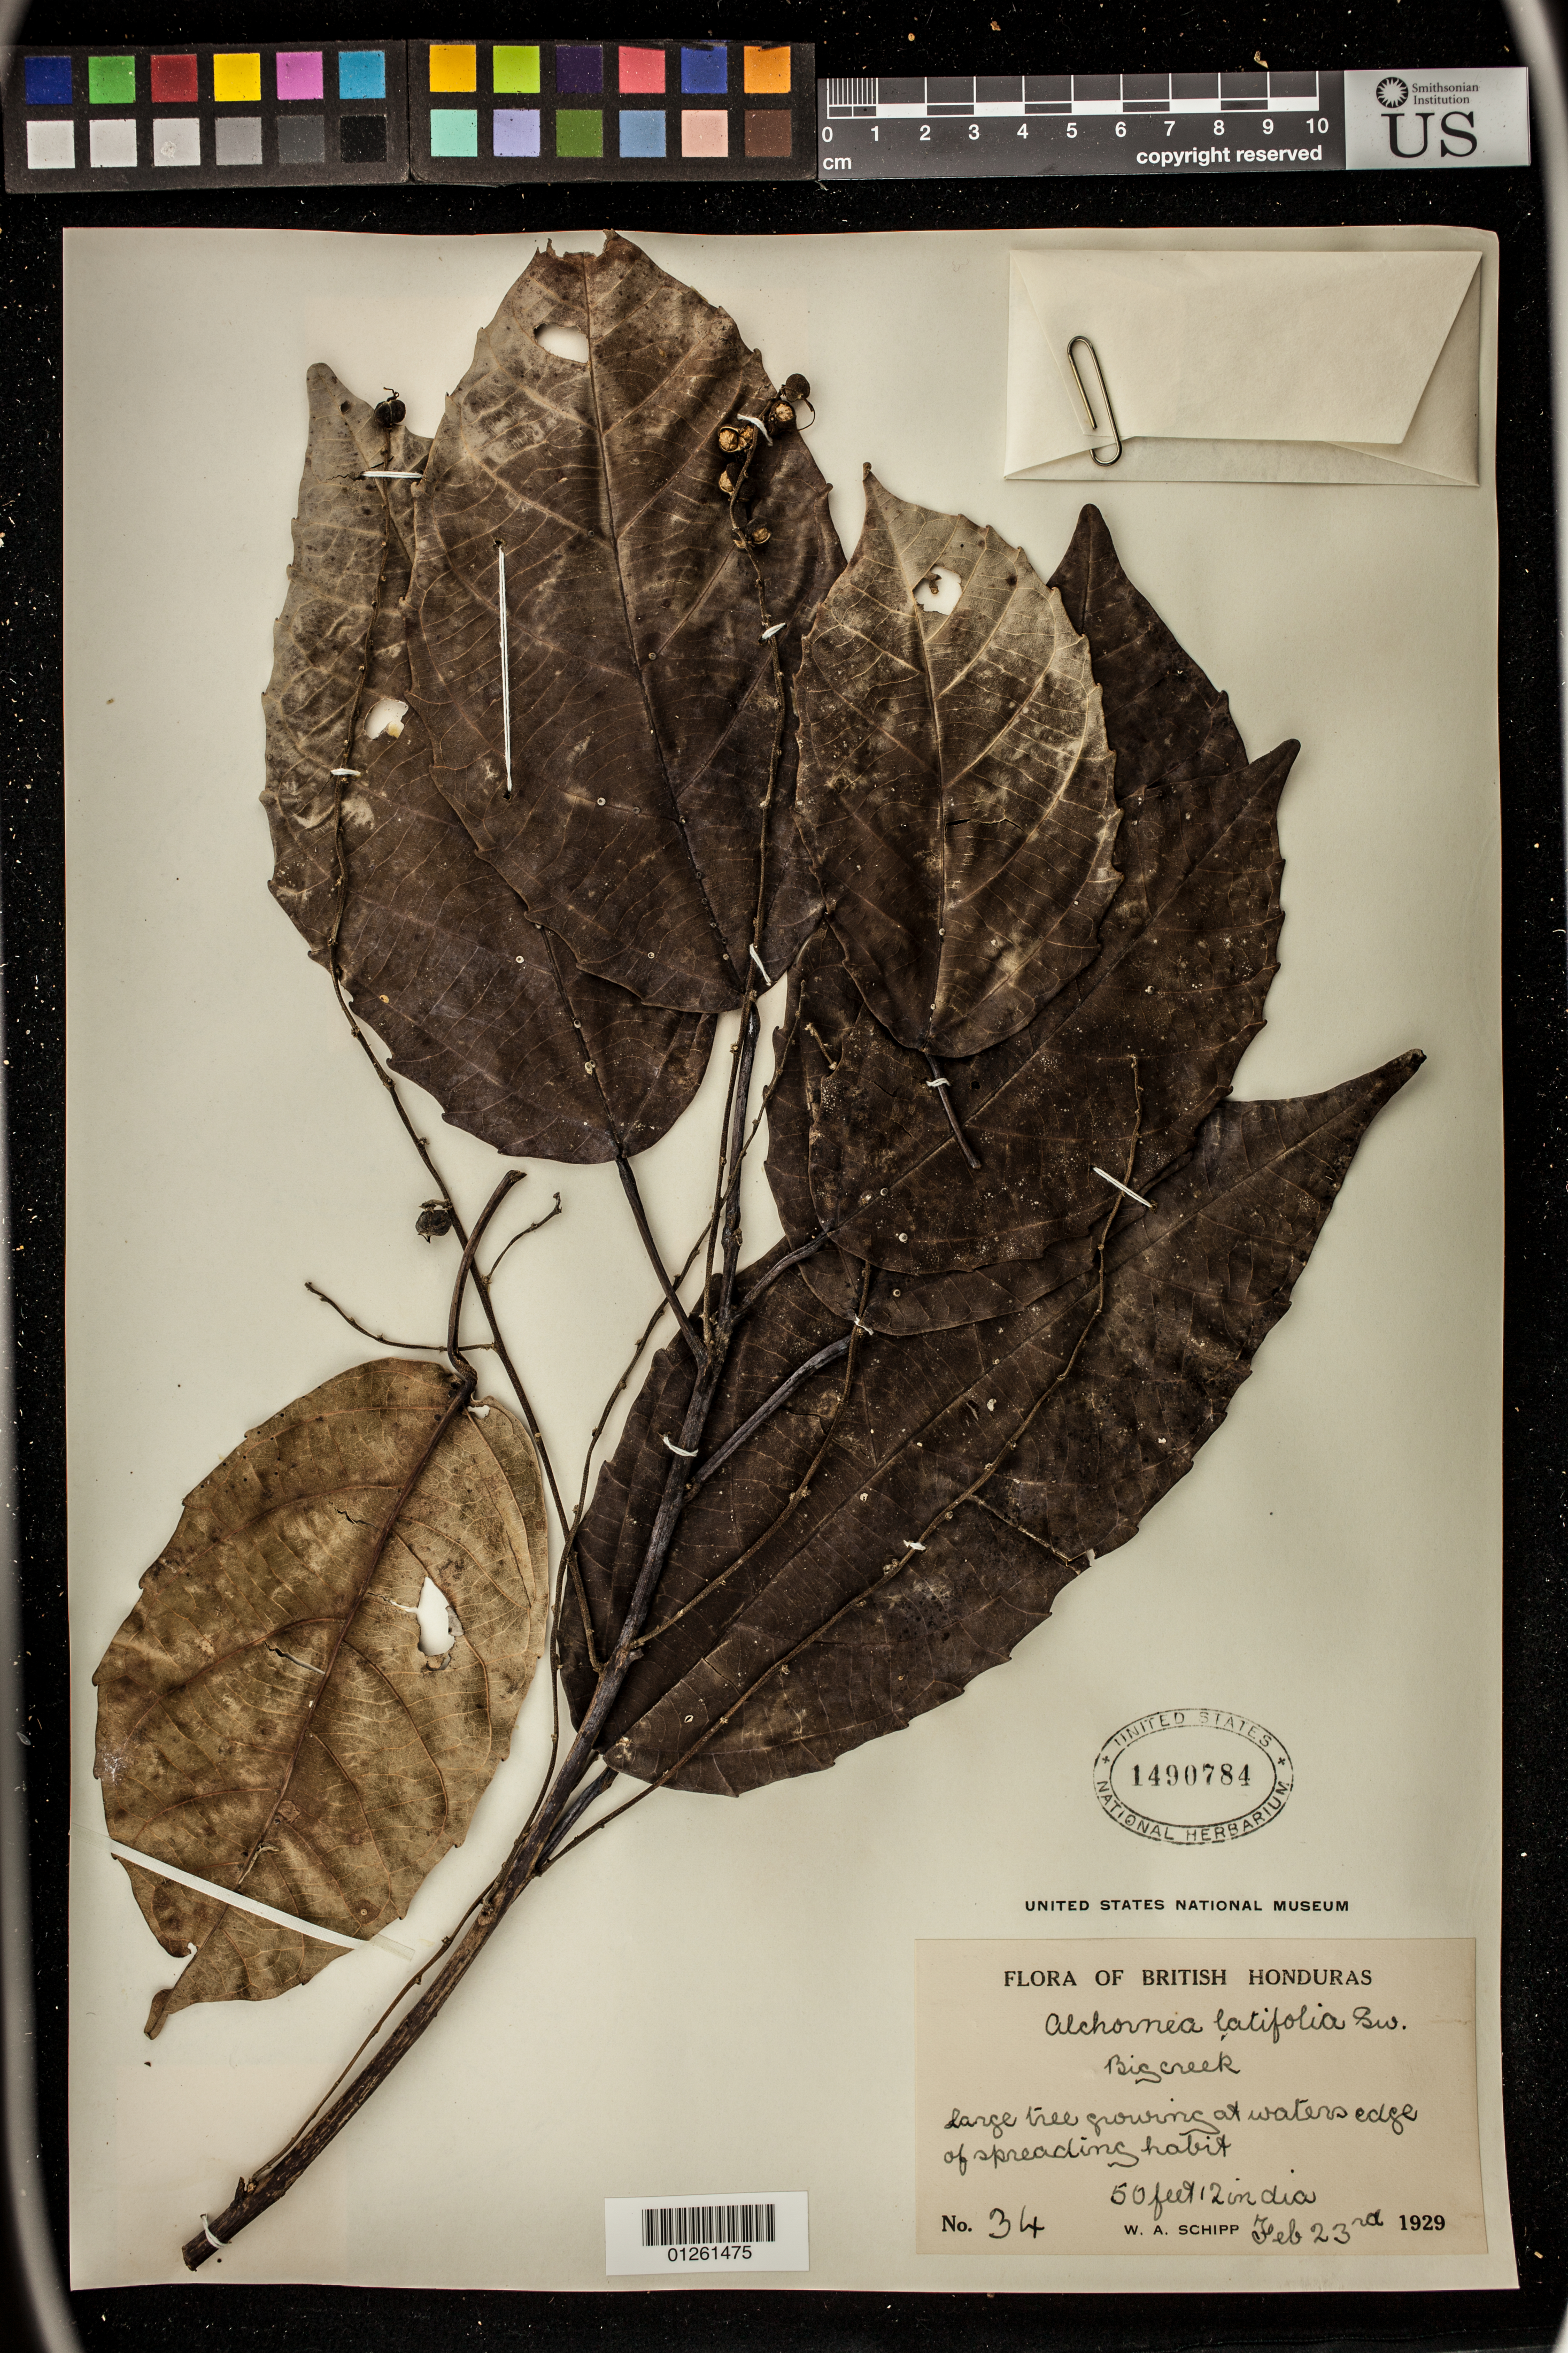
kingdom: Plantae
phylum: Tracheophyta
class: Magnoliopsida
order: Malpighiales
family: Euphorbiaceae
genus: Alchornea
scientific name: Alchornea latifolia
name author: Sw.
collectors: W. Schipp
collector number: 34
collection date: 1929-02-23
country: Belize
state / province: Stann Creek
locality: British Honduras. Big Creek.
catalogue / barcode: US 1490784